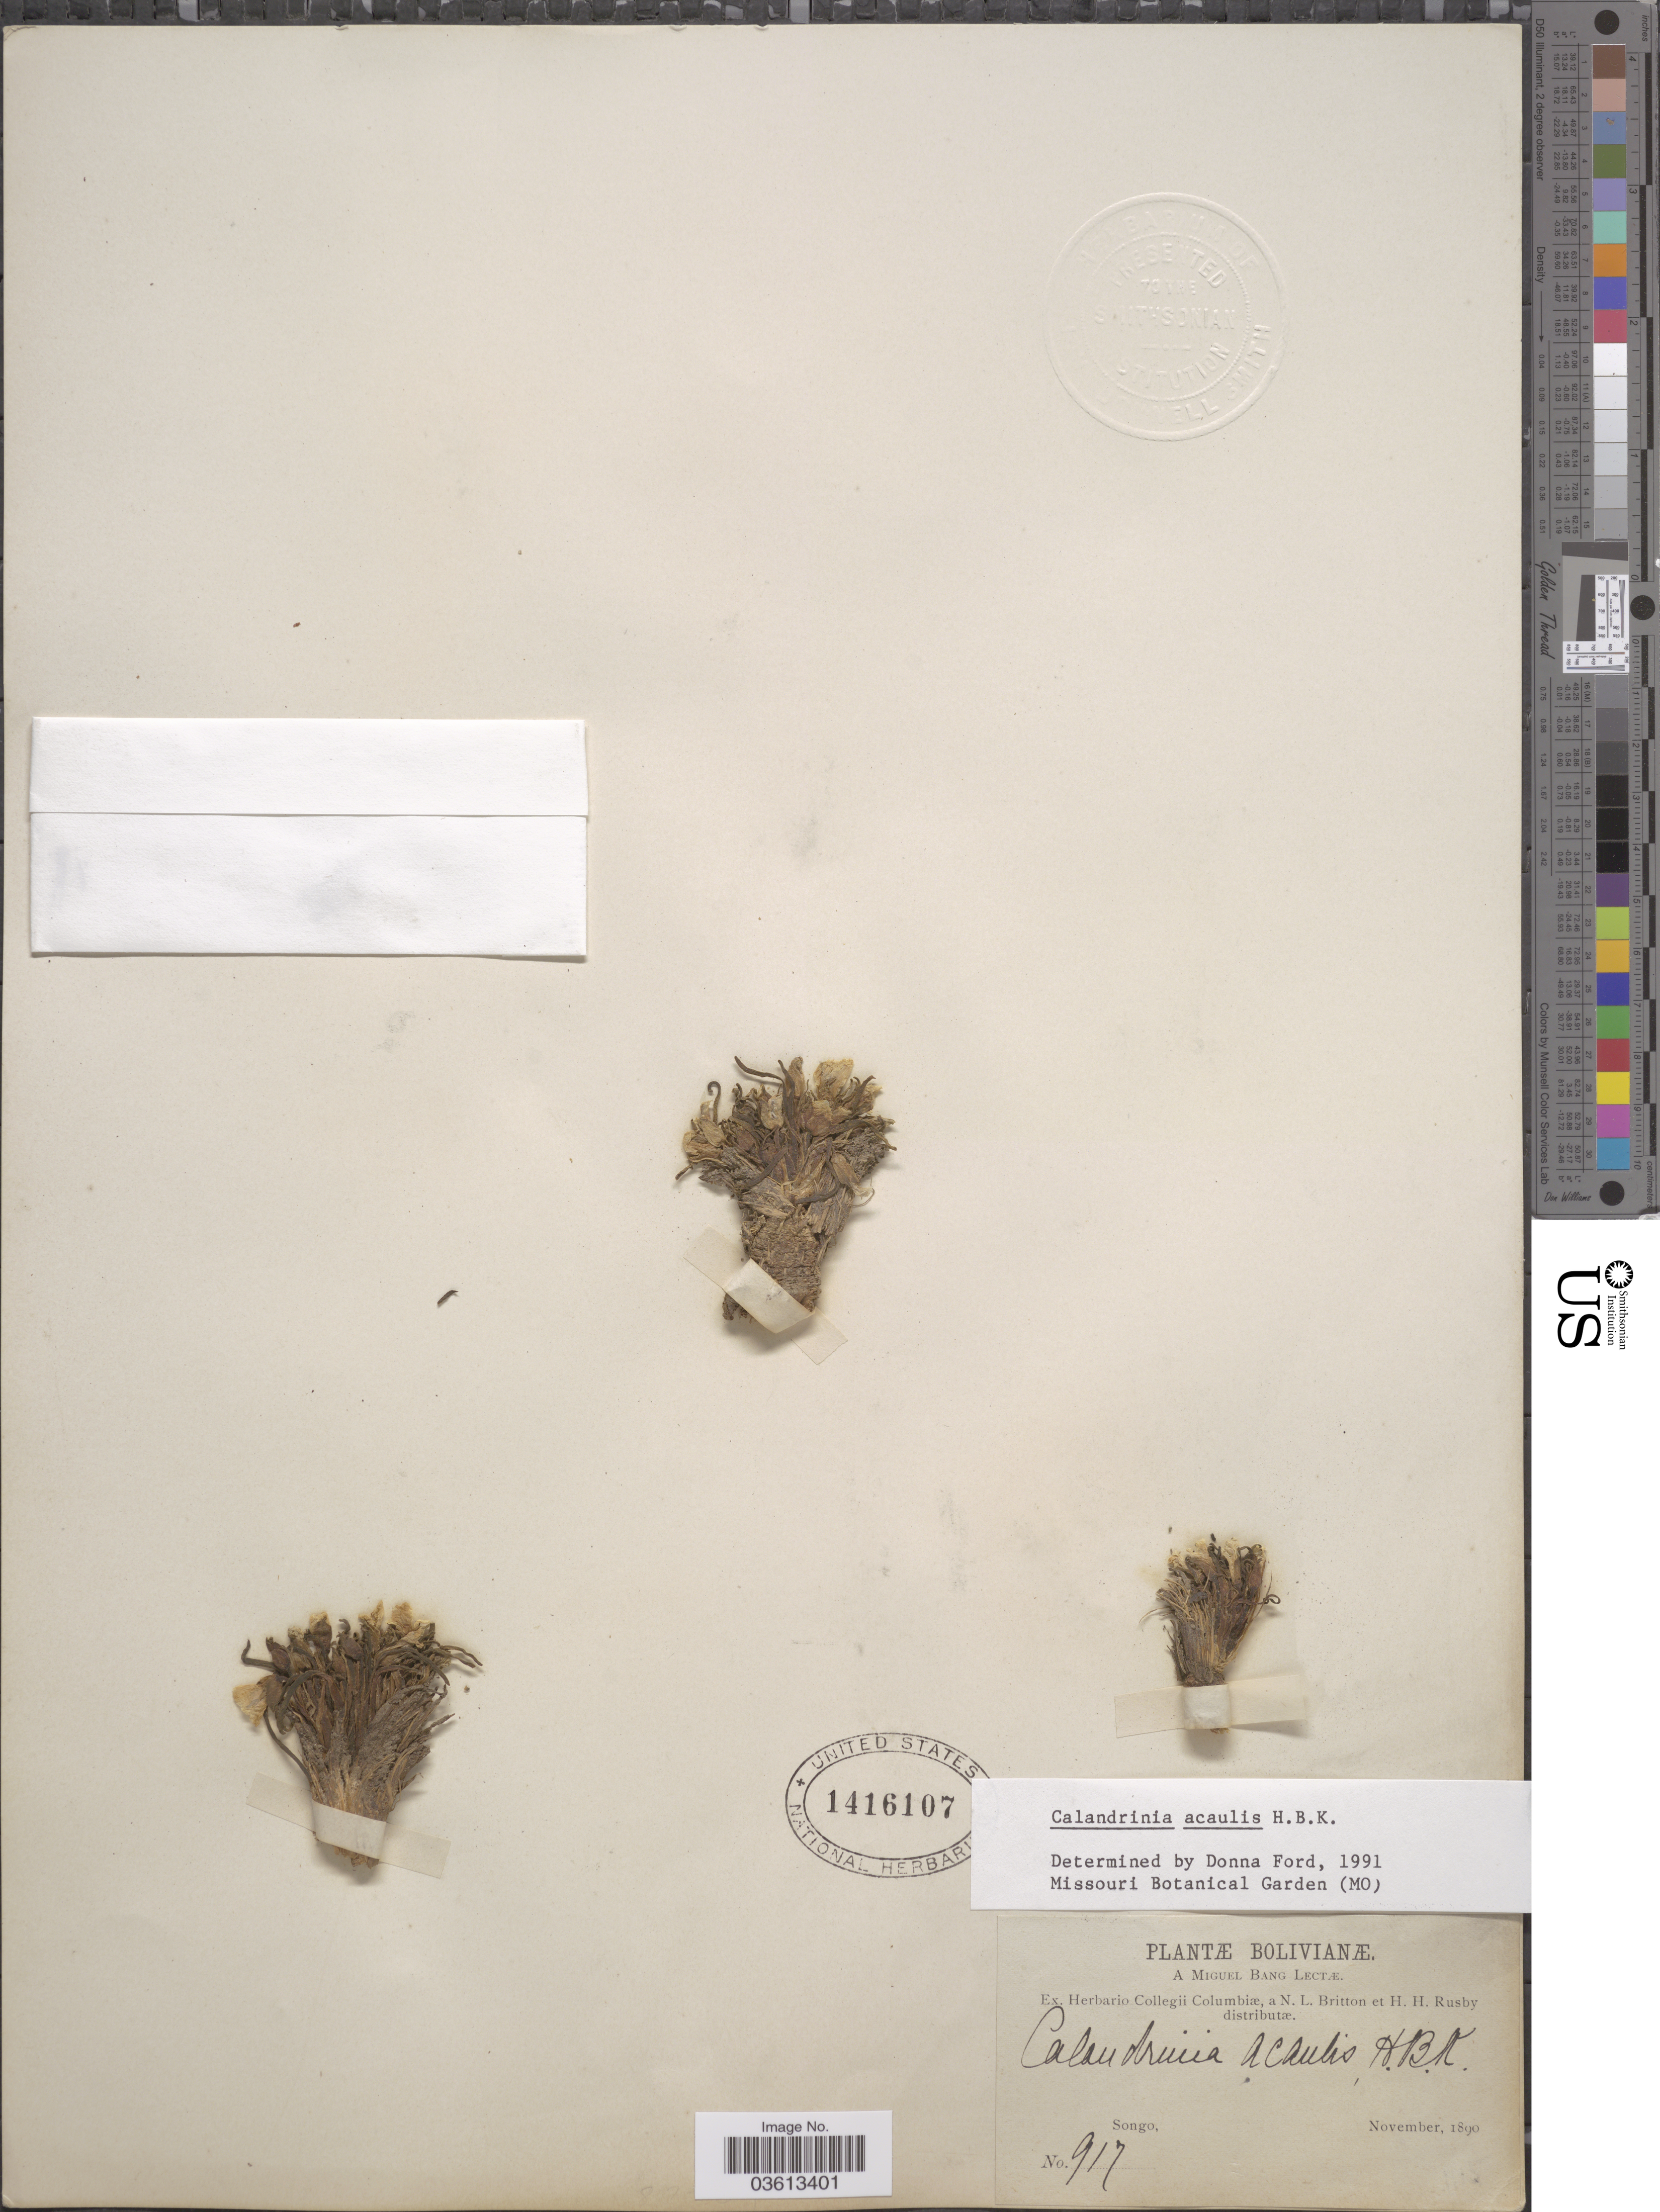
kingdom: Plantae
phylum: Tracheophyta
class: Magnoliopsida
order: Caryophyllales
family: Montiaceae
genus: Calandrinia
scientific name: Calandrinia acaulis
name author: Kunth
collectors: M. Bang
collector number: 917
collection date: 1890-11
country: Bolivia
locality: Songo.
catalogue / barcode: US 1416107